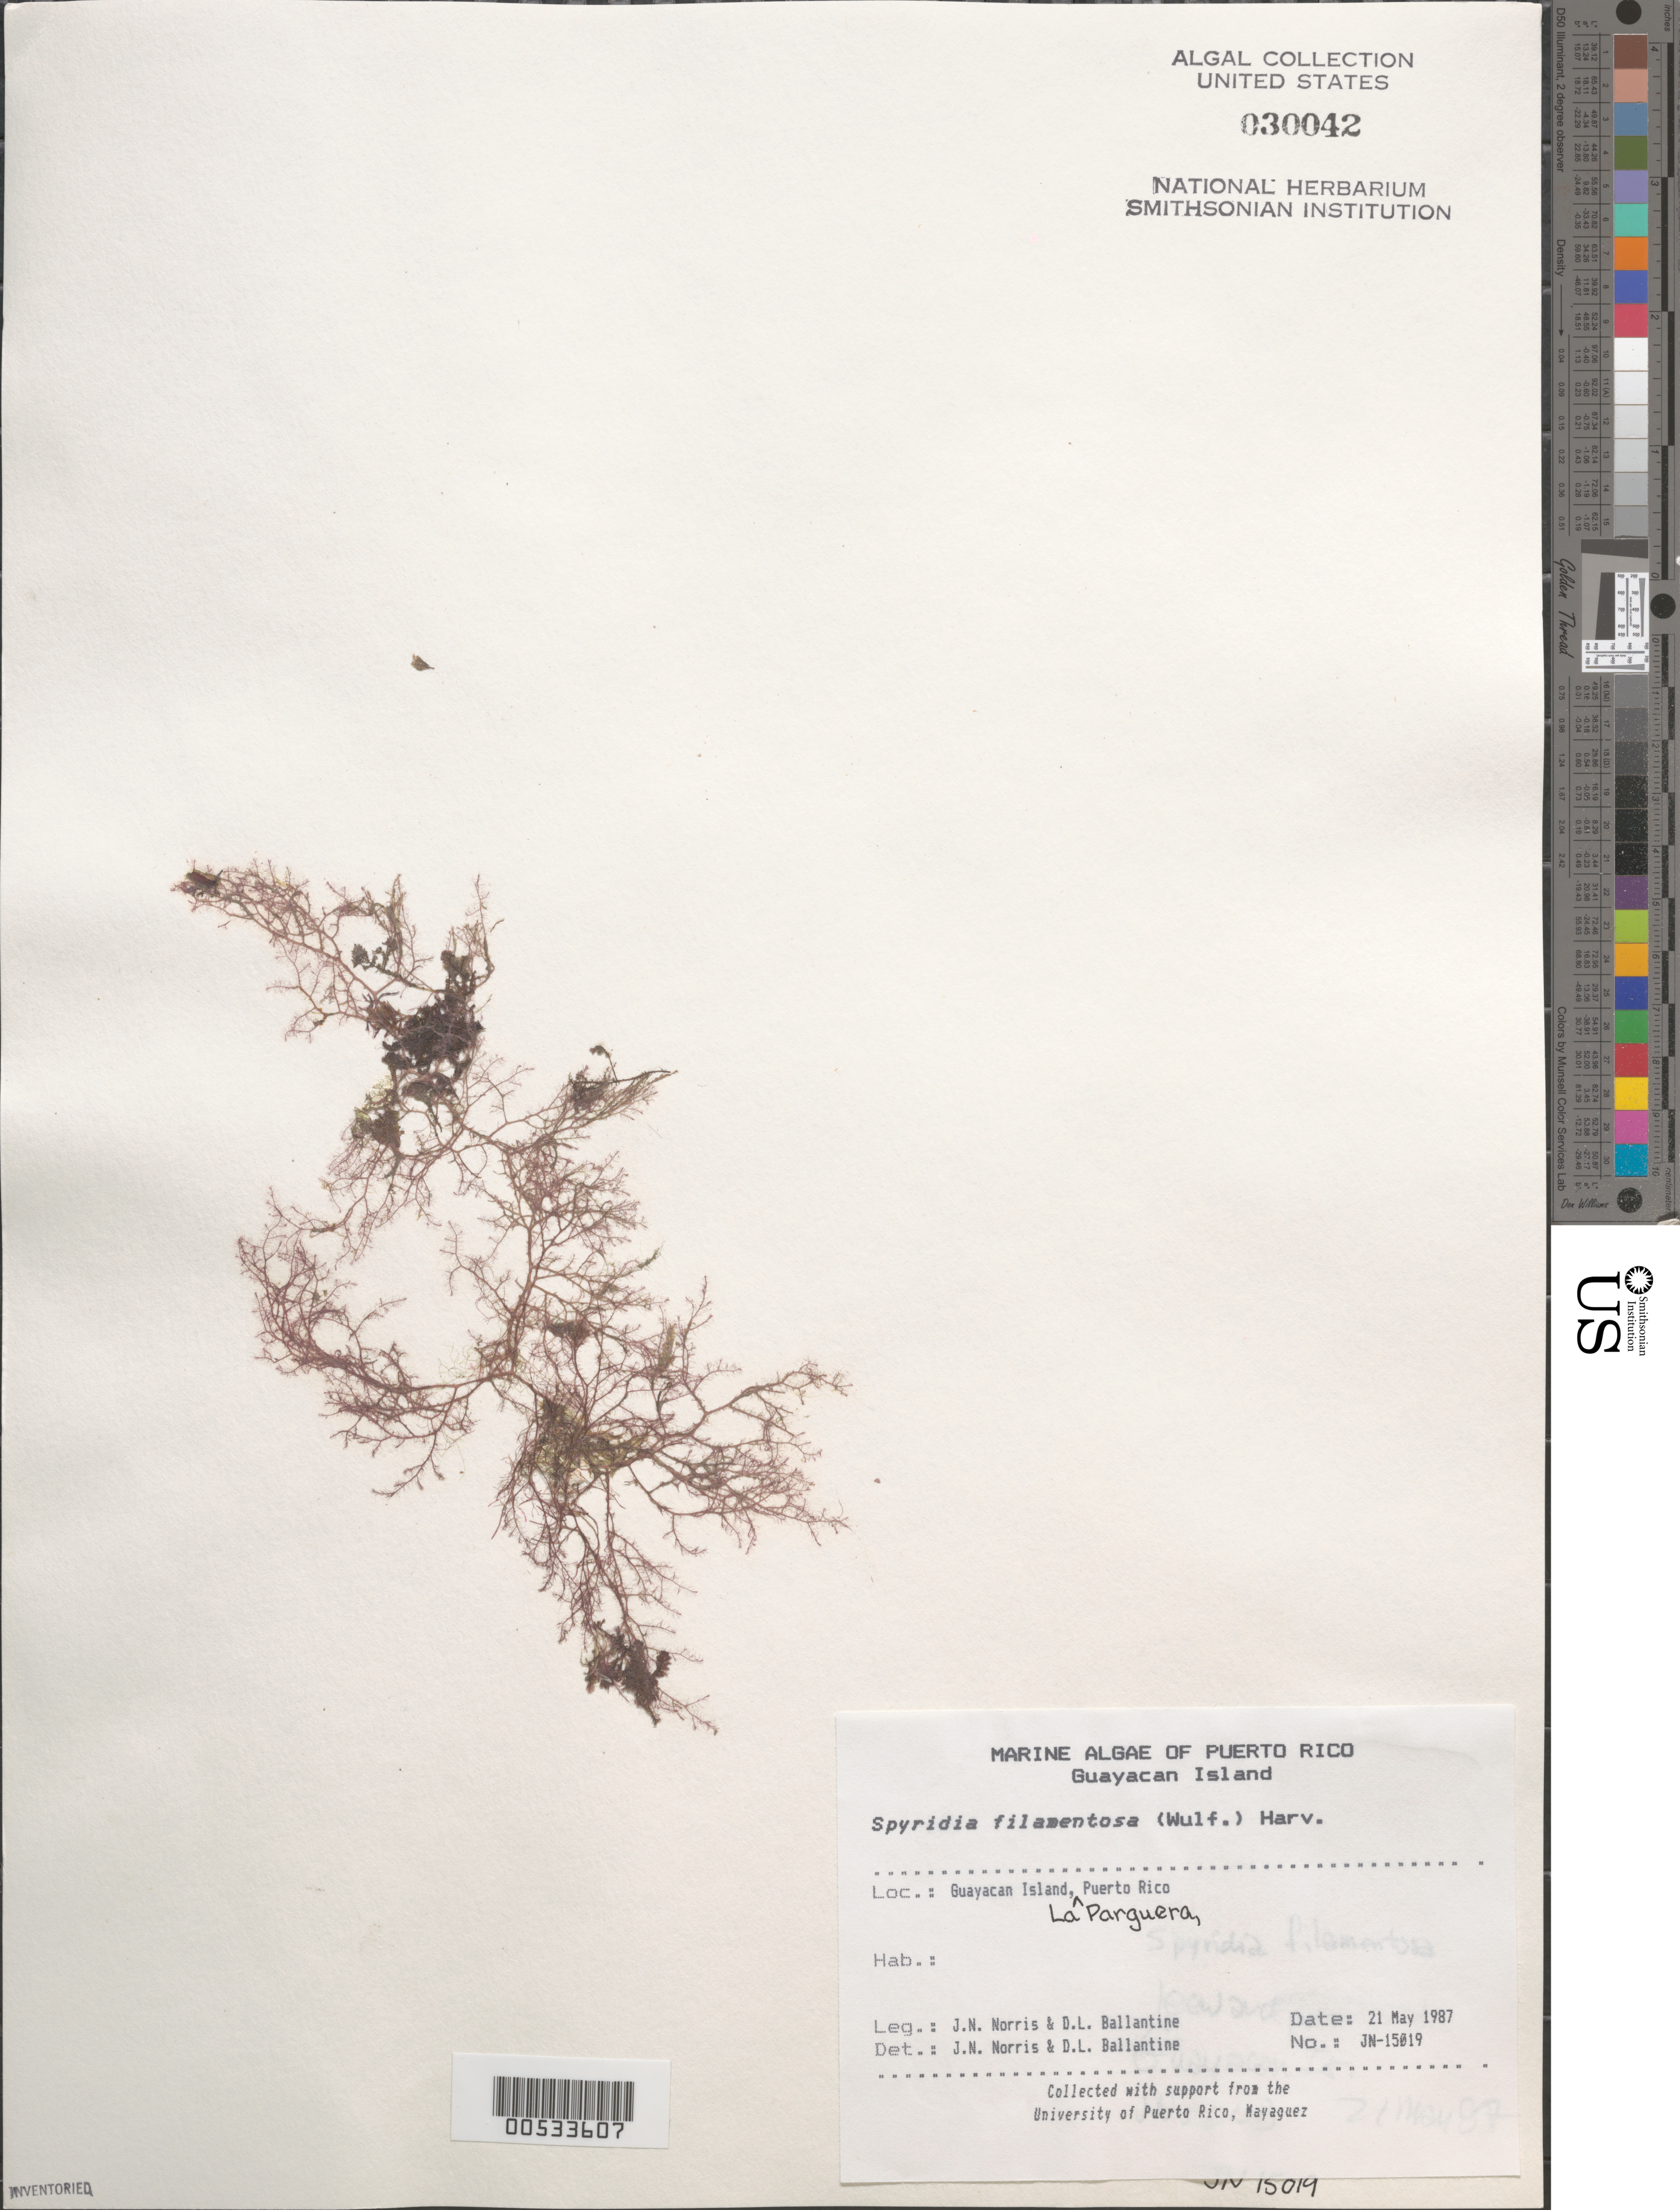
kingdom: Plantae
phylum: Rhodophyta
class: Florideophyceae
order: Ceramiales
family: Spyridiaceae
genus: Spyridia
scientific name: Spyridia filamentosa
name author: (Wulfen) Harv.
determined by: Norris, J. N.; Ballantine, D. L.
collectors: J. N. Norris & D.L. Ballantine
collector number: JN-15019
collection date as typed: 21 May 1987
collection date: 1987-05-21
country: Puerto Rico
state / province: Lajas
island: Guayacan Island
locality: La Parguera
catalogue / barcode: US 30042